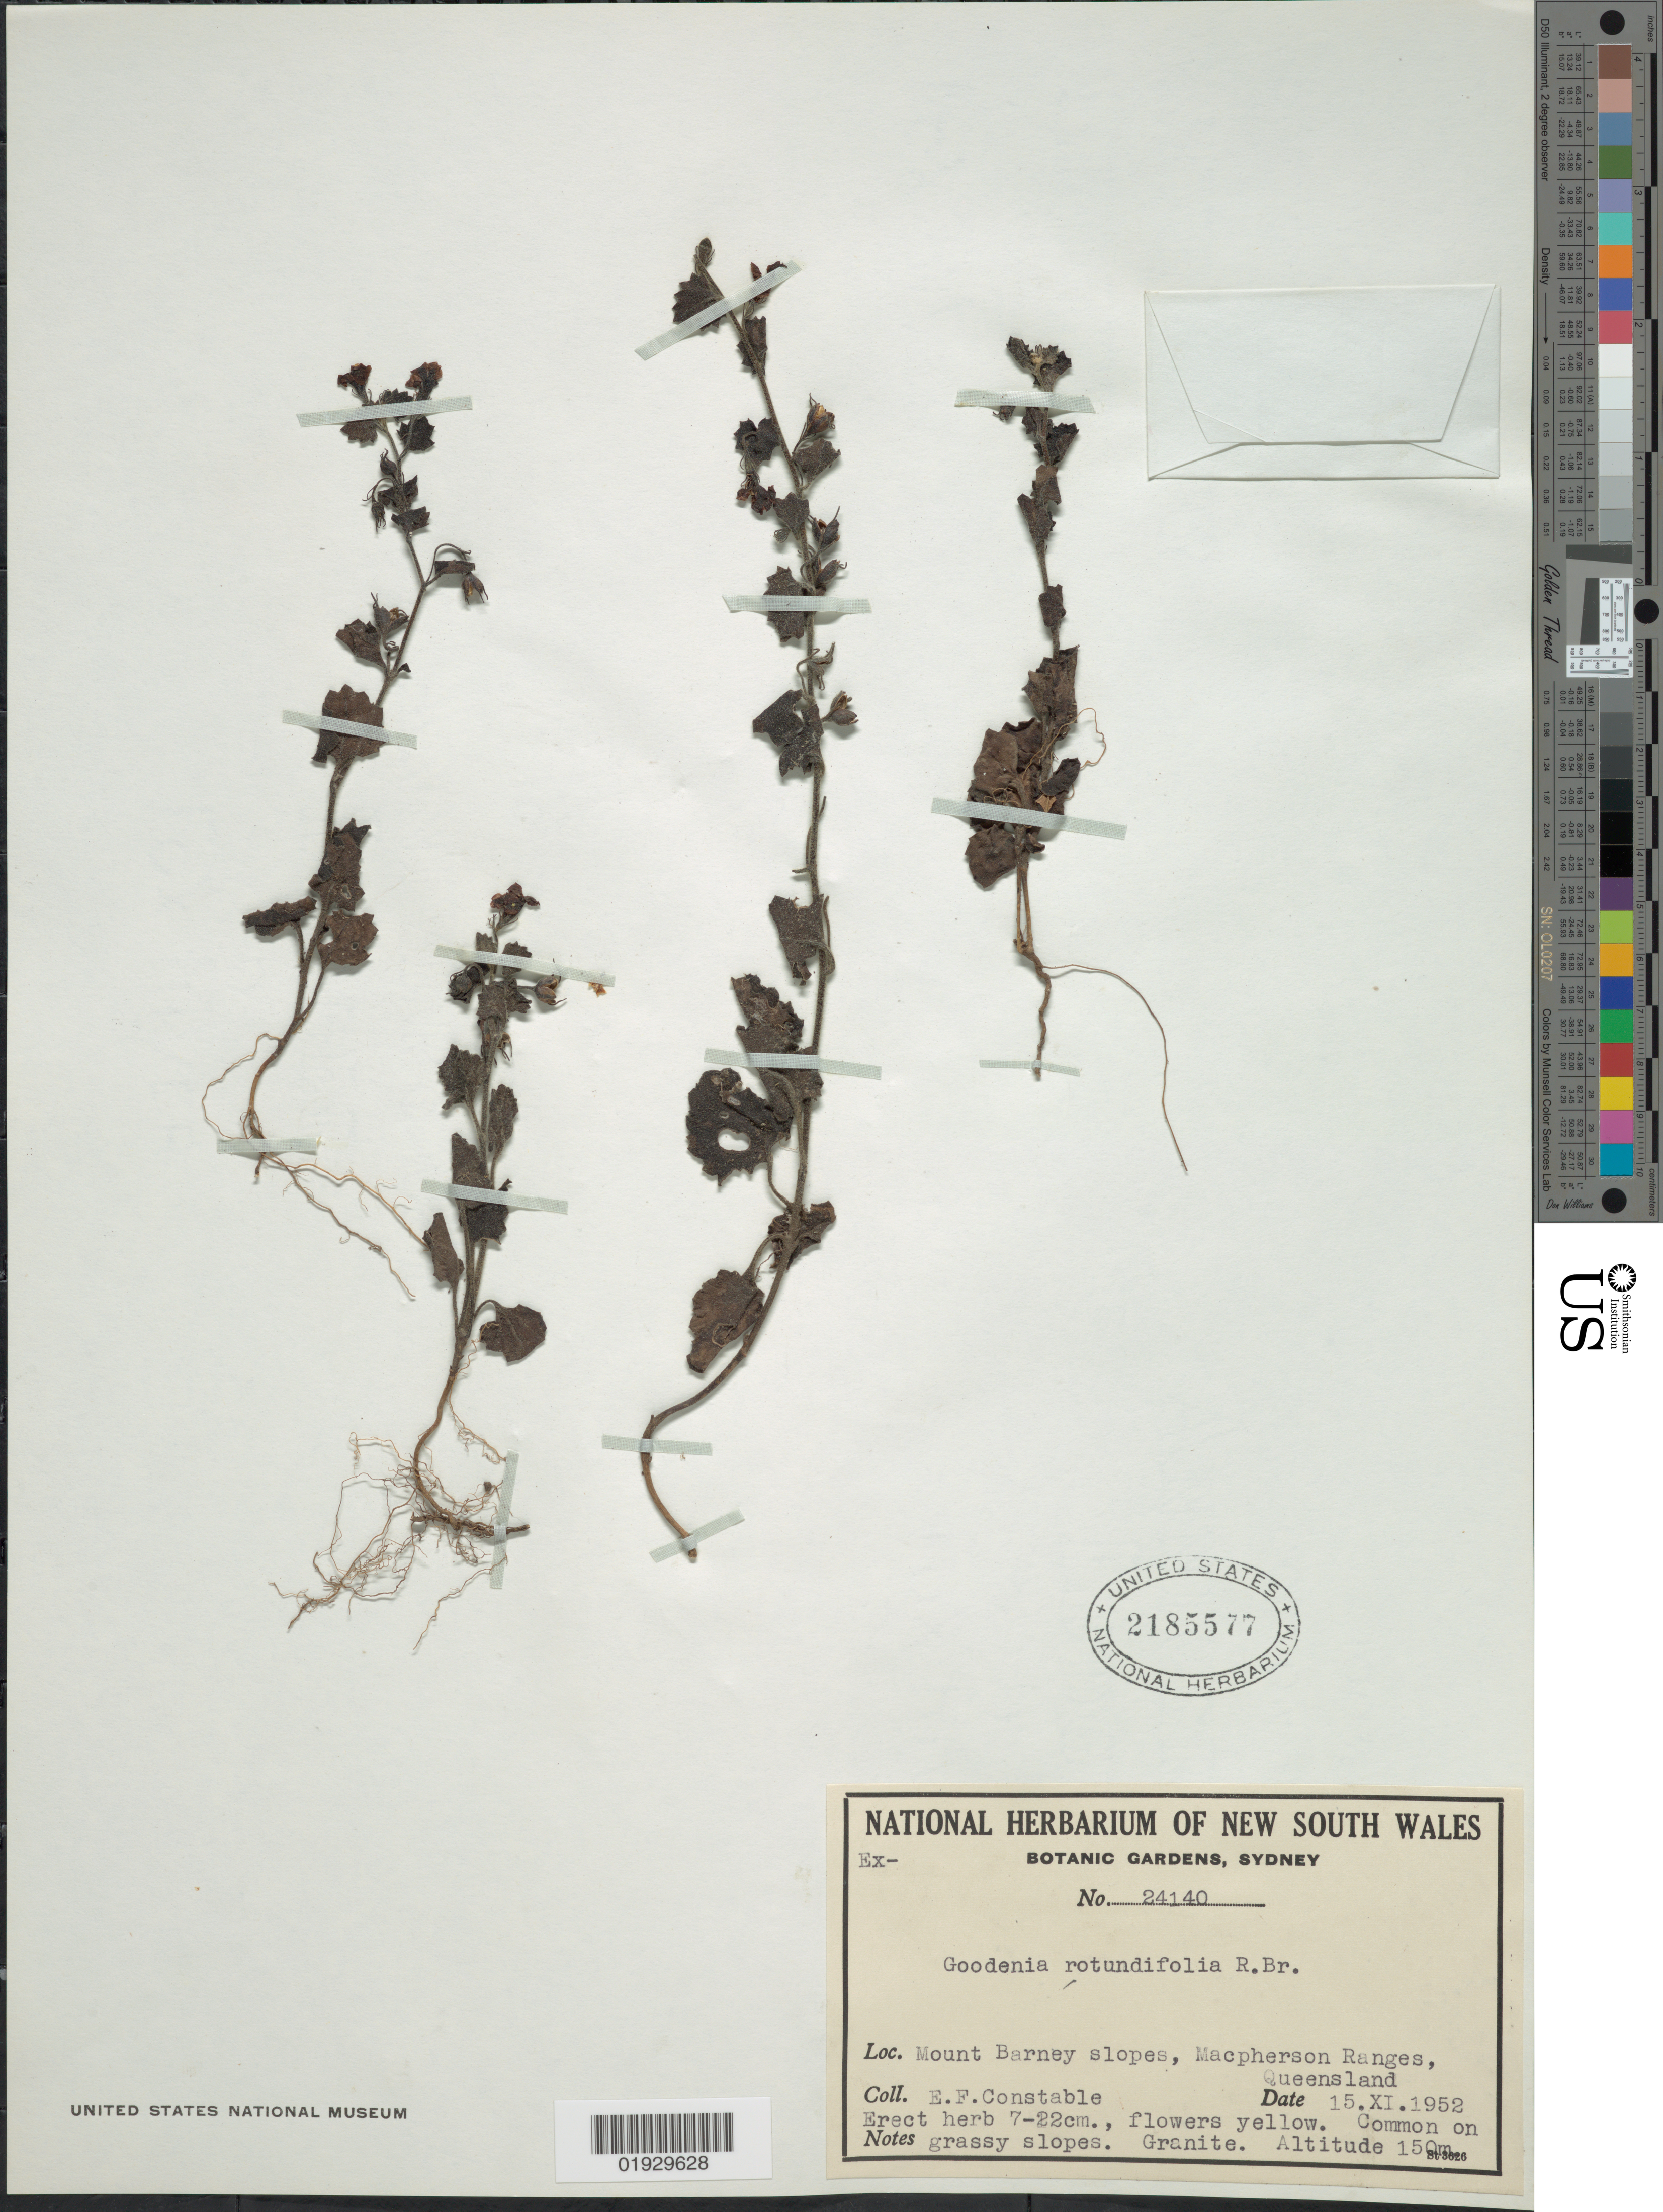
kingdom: Plantae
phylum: Tracheophyta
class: Magnoliopsida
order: Asterales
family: Goodeniaceae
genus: Goodenia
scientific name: Goodenia rotundifolia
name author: R. Br.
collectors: E. F. Constable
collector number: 24140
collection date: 1952-11-15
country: Australia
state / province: Queensland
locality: Mount Barney slopes, Macpherson Ranges, Queensland.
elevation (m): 150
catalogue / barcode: US 2185577